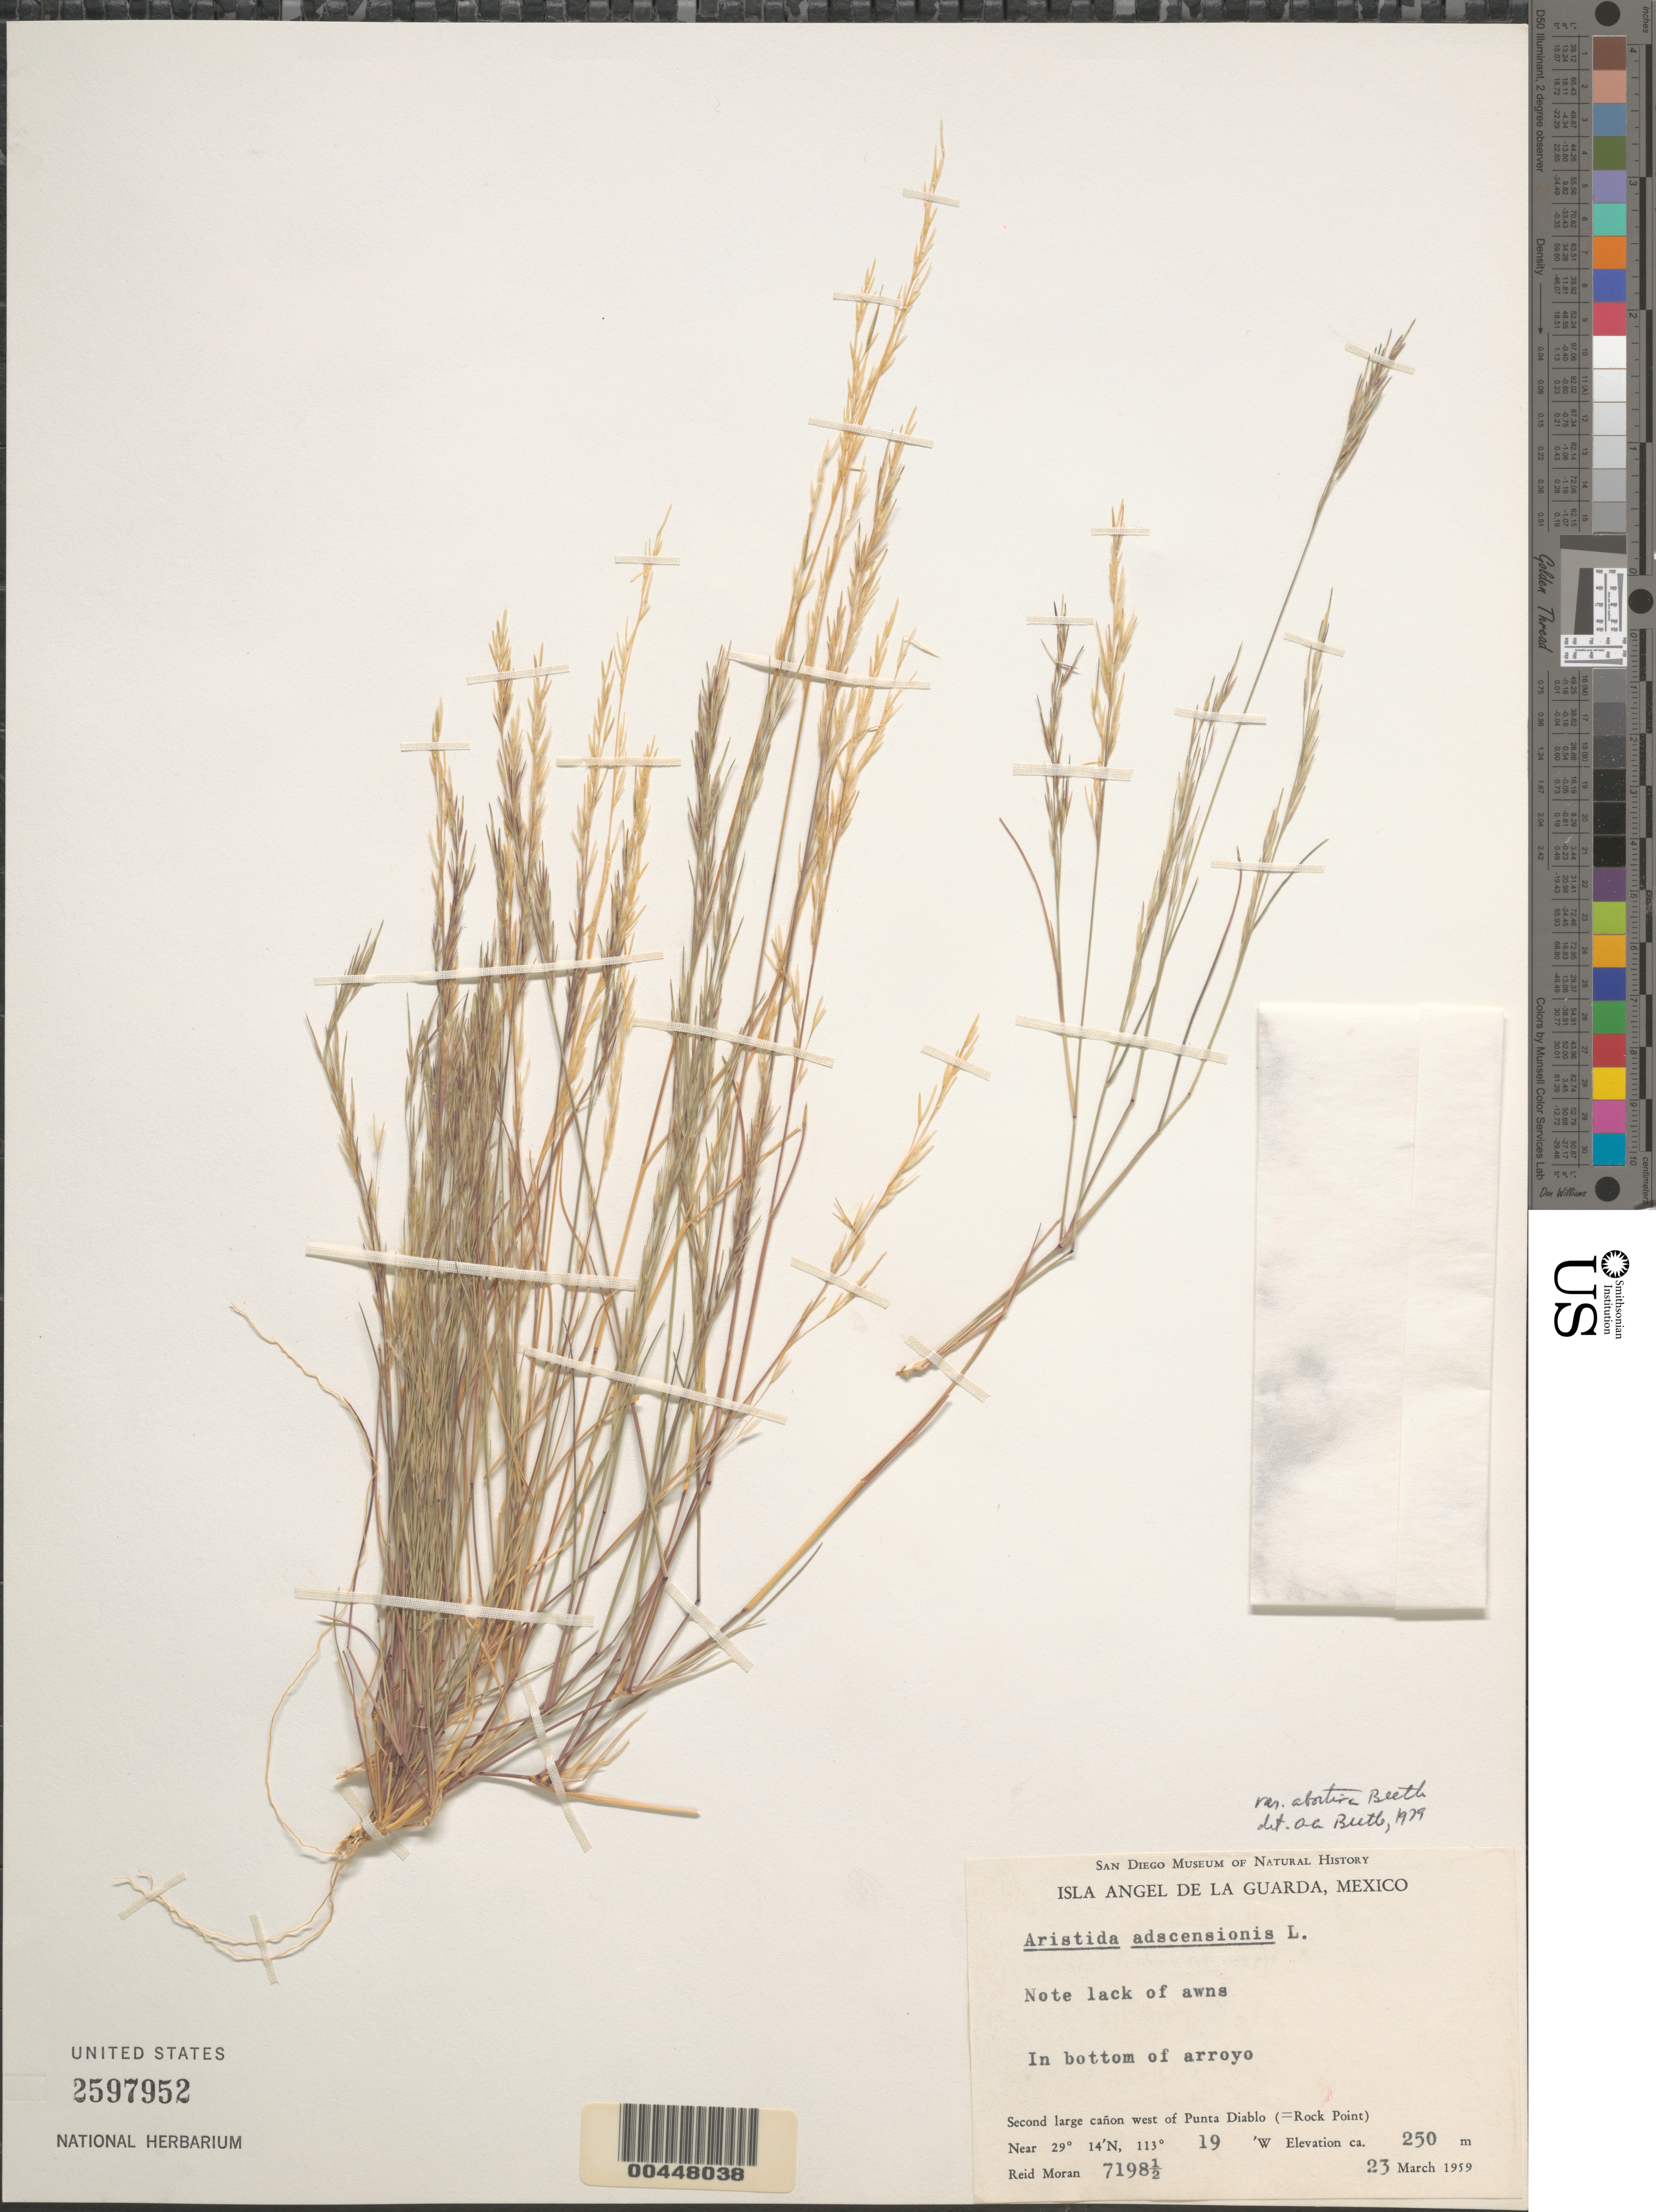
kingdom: Plantae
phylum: Tracheophyta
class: Liliopsida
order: Poales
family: Poaceae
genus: Aristida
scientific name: Aristida adscensionis var. abortiva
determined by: Beetle, O. A.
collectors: R. V. Moran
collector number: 7198.5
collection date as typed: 23 Mar 1959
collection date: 1959-03-23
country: Mexico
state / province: Baja California Sur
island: Isla Angel de la Guarda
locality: Isla Angel de la Guarda, second large cañon W of Puna Diablo (Rock Point)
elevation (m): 250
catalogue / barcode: US 2597952